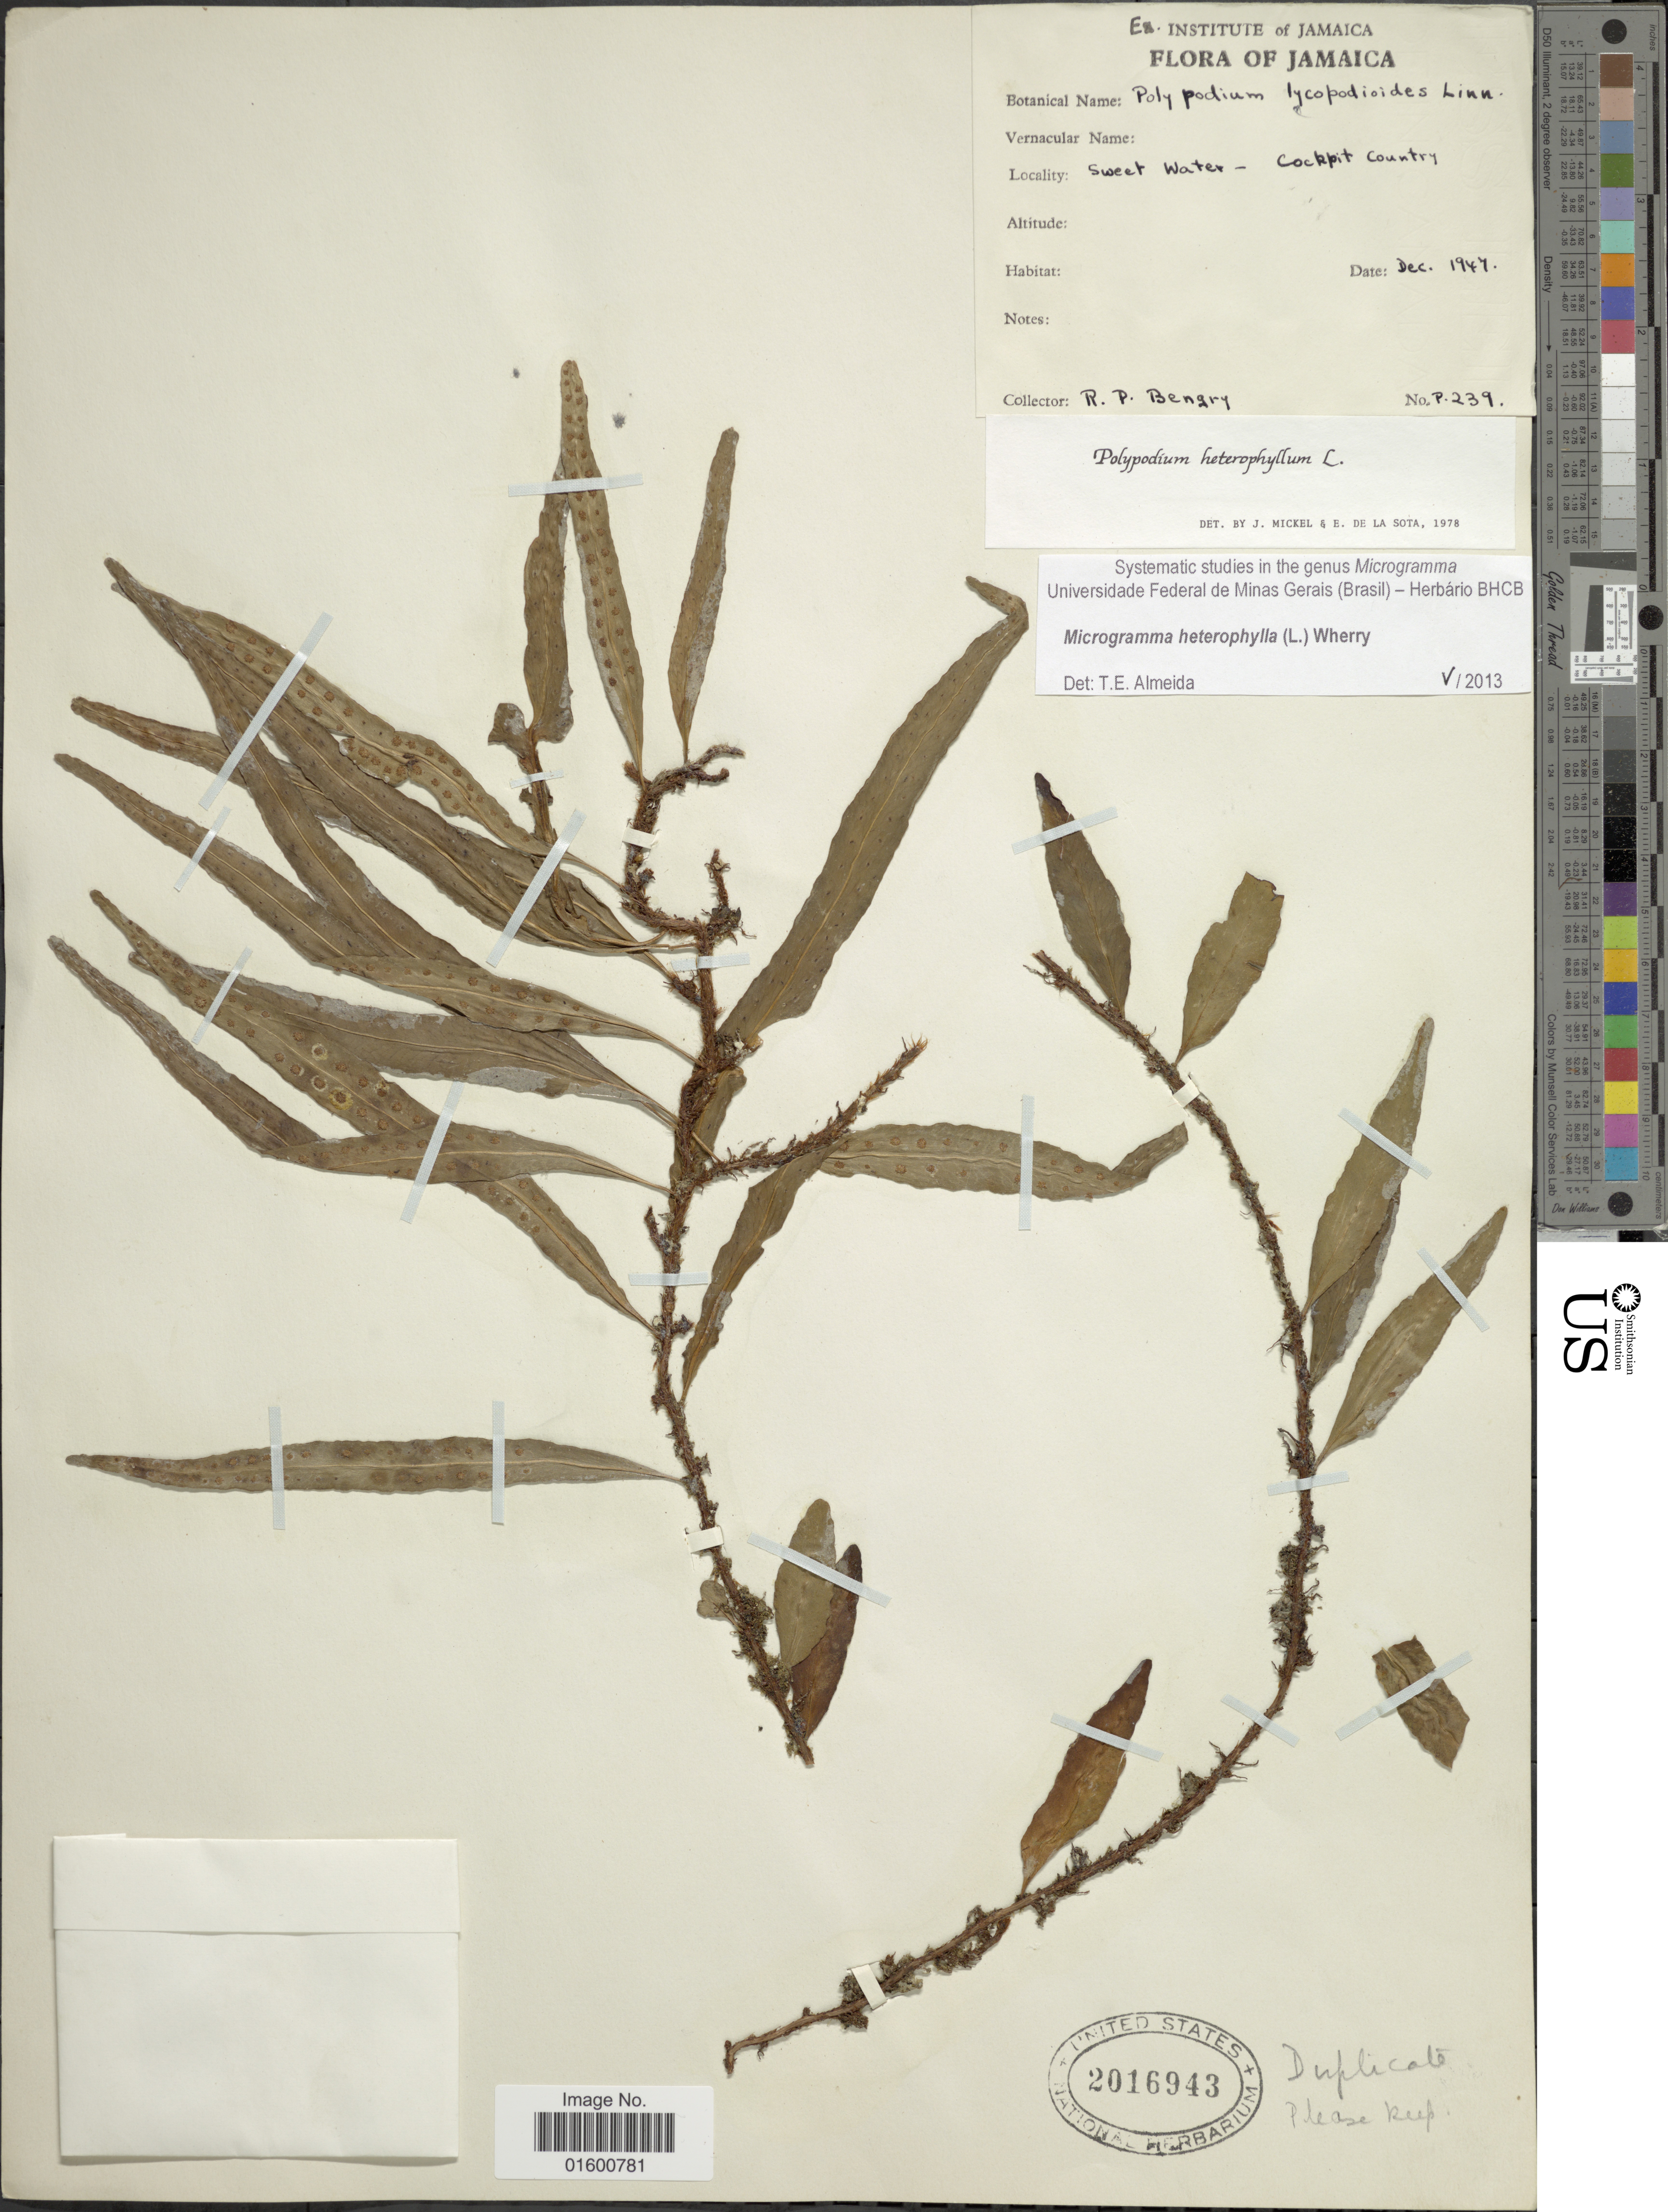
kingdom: Plantae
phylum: Tracheophyta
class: Polypodiopsida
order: Polypodiales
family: Polypodiaceae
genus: Microgramma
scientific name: Microgramma heterophylla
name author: (L.) Wherry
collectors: R. Bengry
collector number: P239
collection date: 1947-12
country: Jamaica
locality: Sweet Water, Cockpit Country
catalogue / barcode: US 2016943